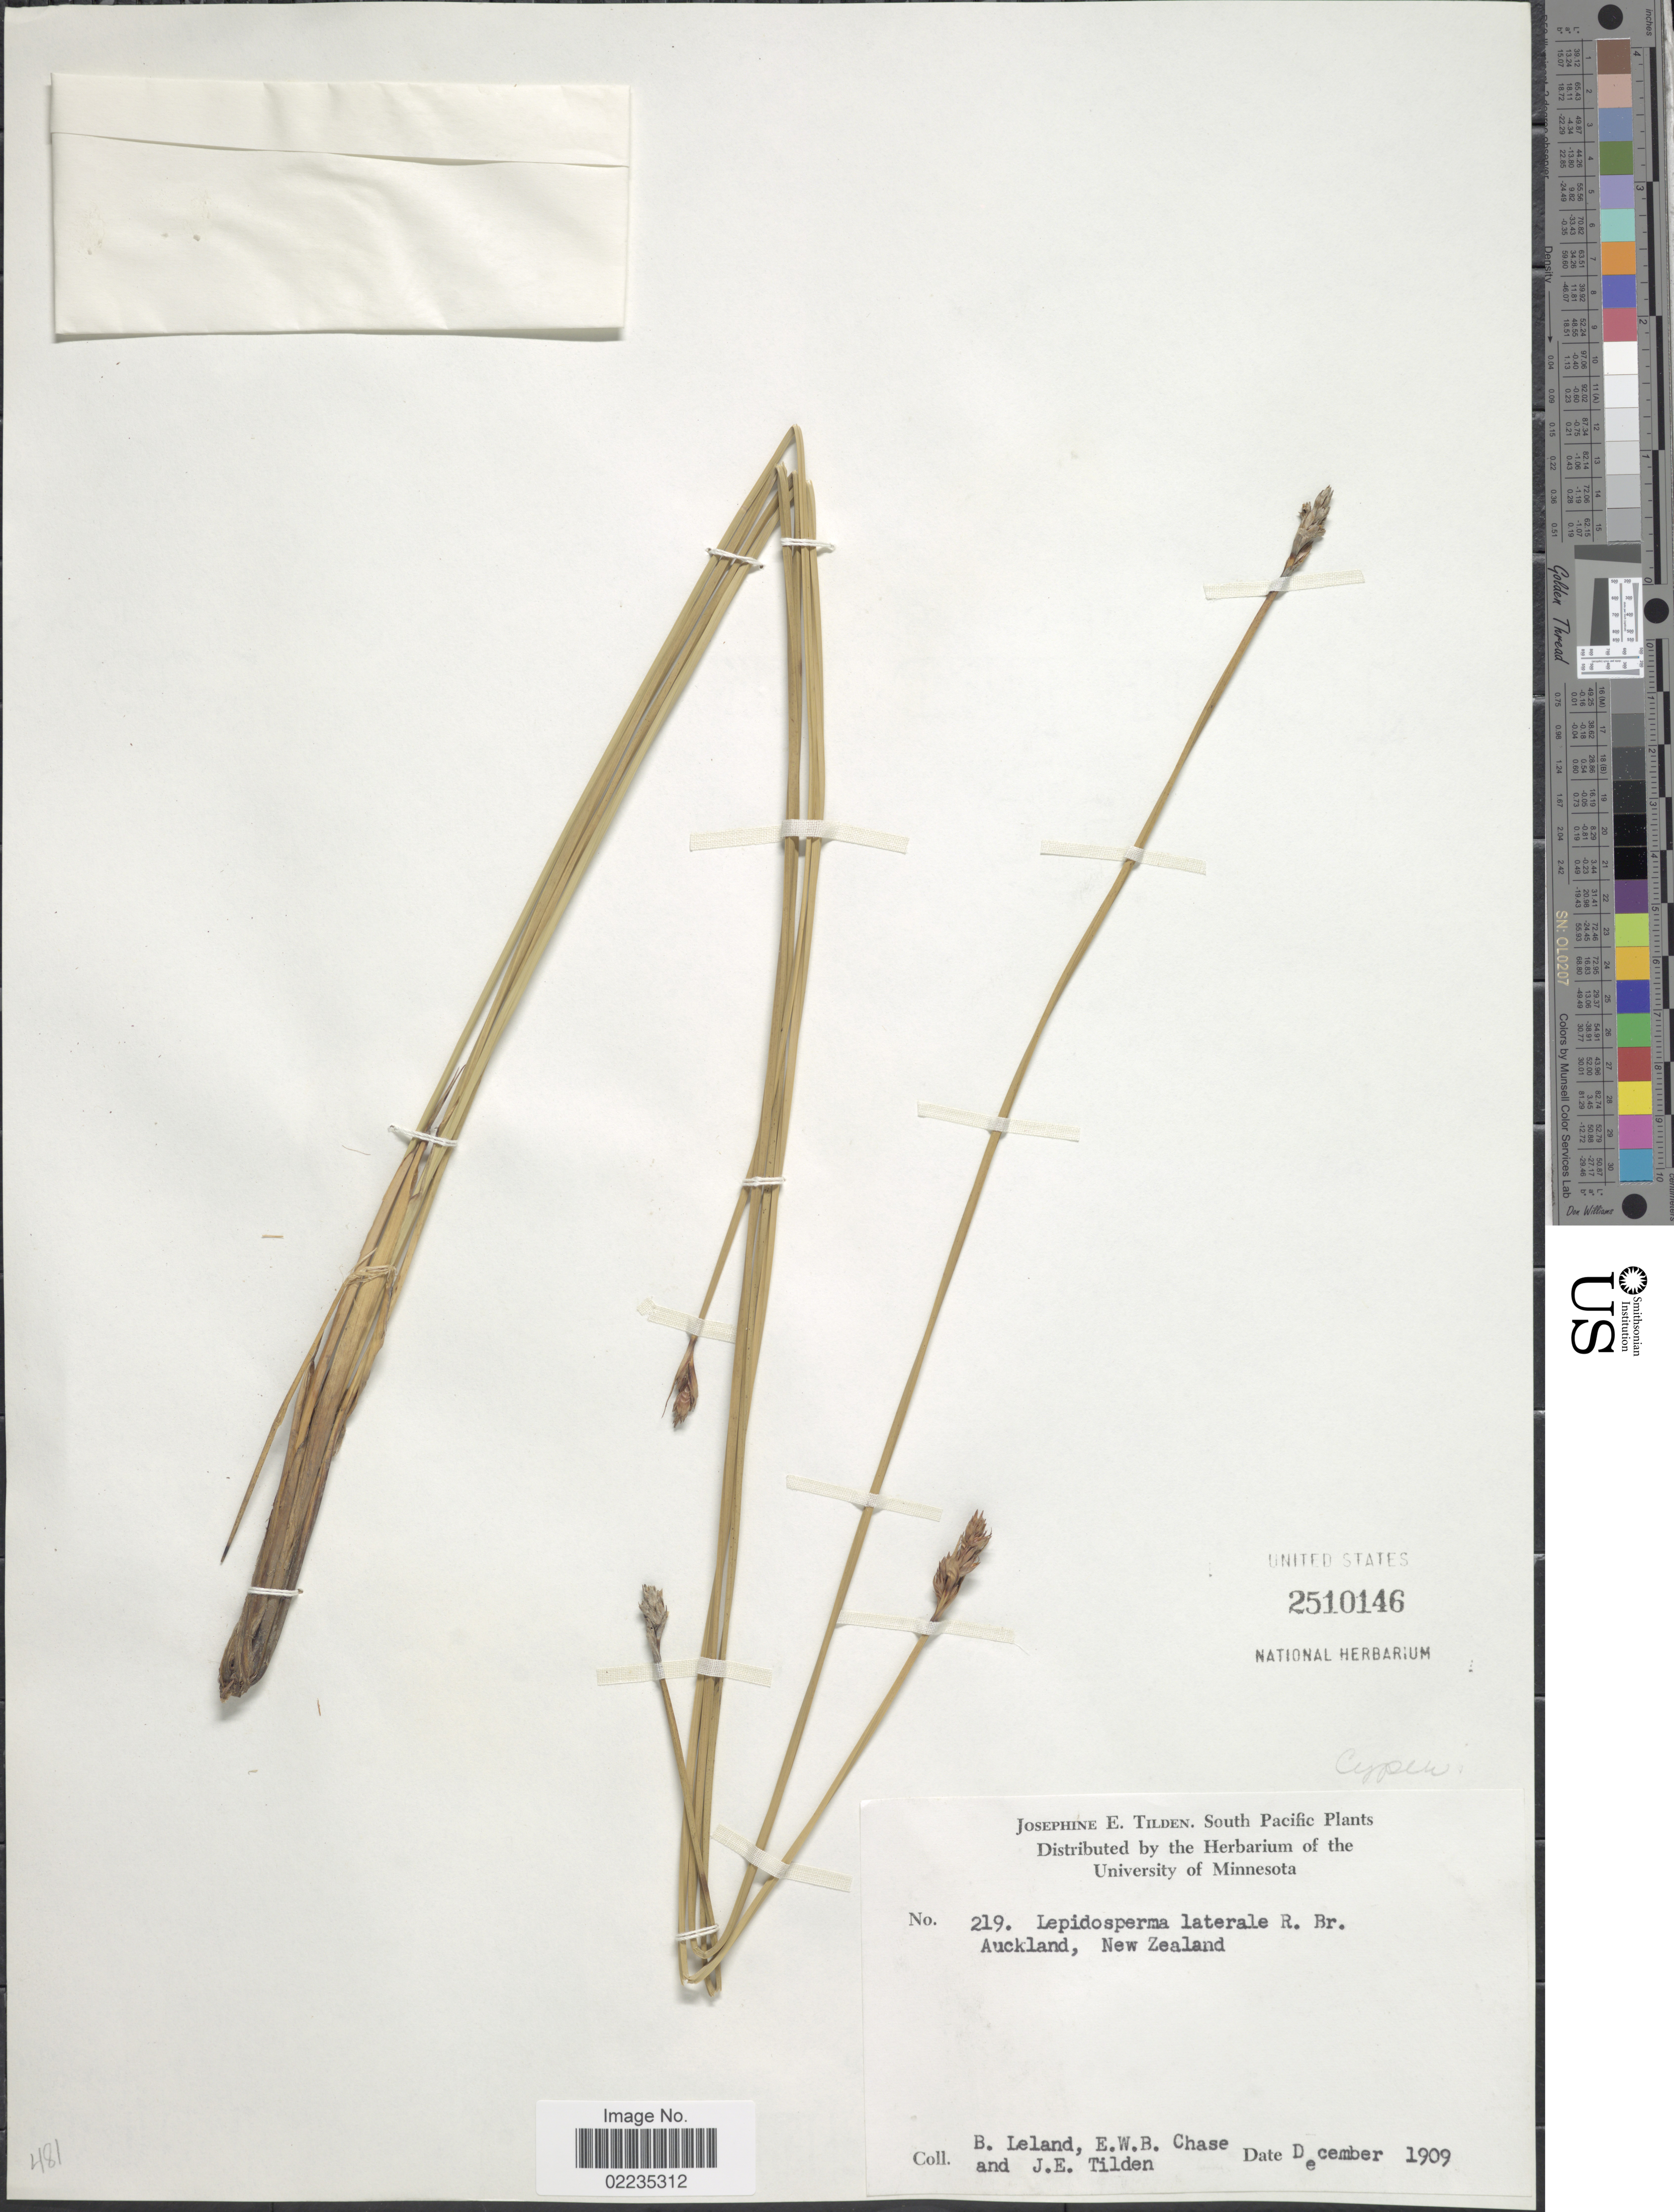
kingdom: Plantae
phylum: Tracheophyta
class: Liliopsida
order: Poales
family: Cyperaceae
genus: Lepidosperma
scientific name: Lepidosperma laterale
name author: R. Br.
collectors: B. Leland, E. W. Chase & J. E. Tilden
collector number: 219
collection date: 1909-12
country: New Zealand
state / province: Auckland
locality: Auckland, New Zealand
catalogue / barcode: US 2510146